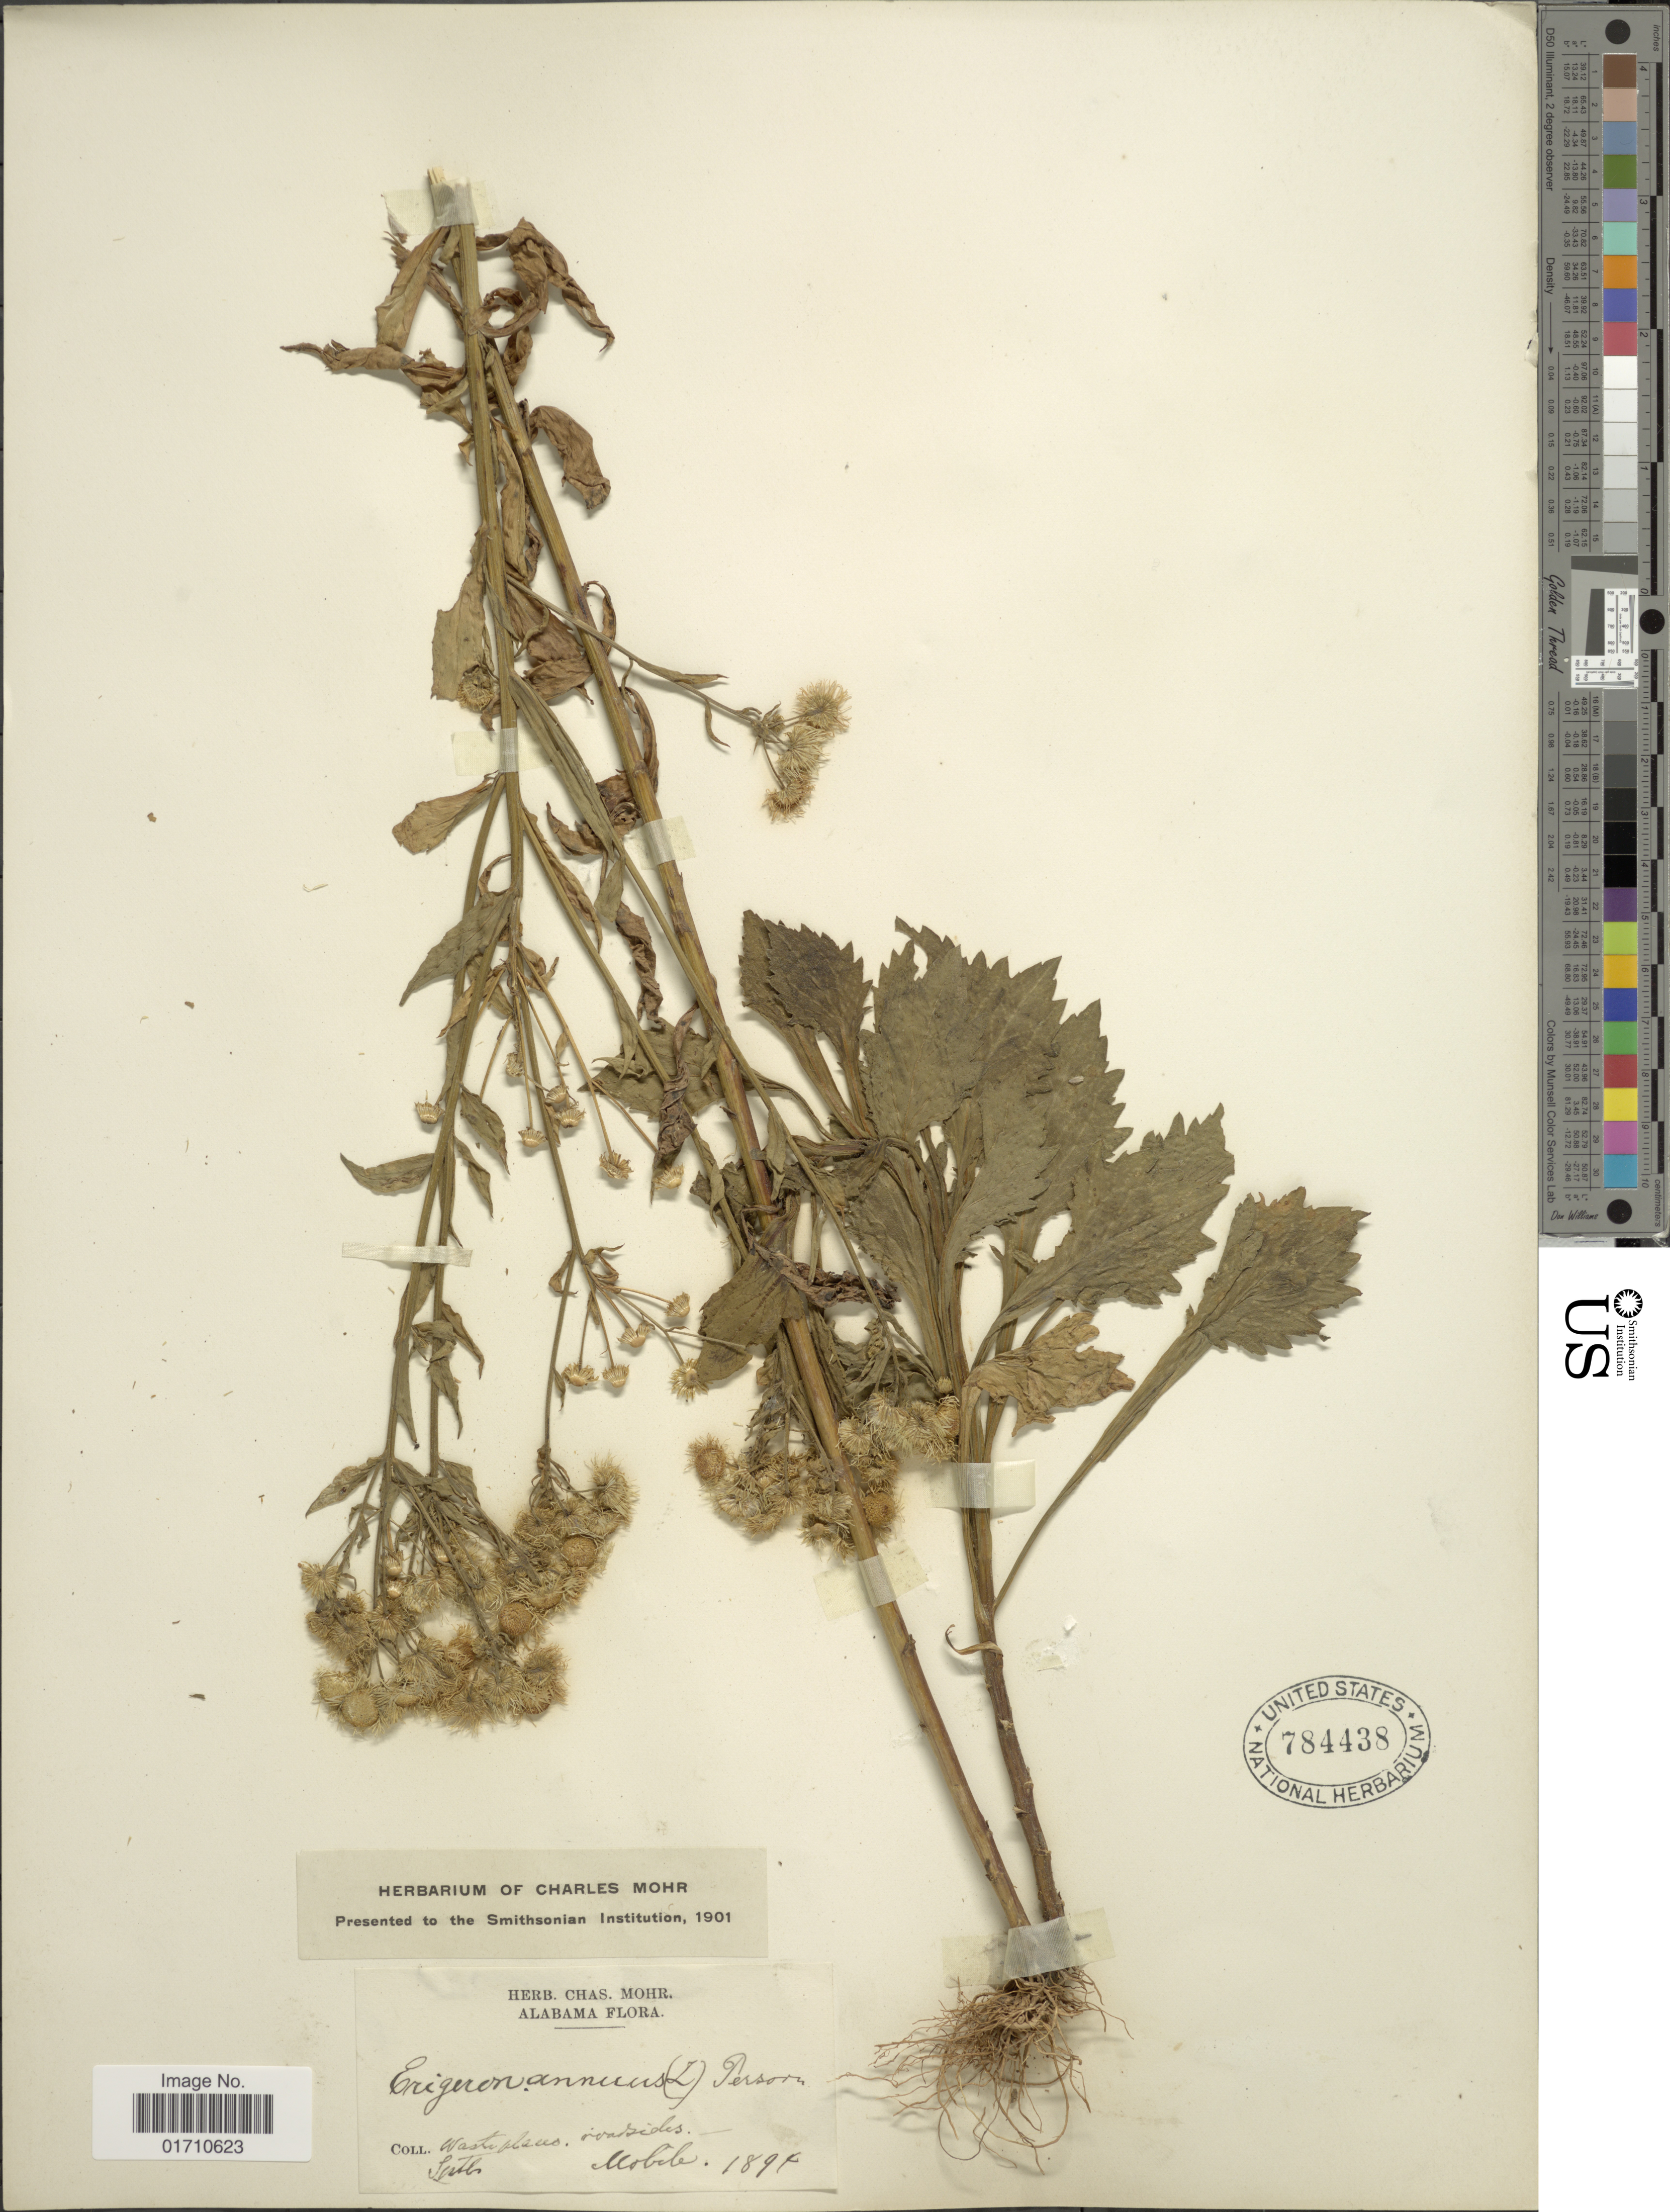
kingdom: Plantae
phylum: Tracheophyta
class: Magnoliopsida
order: Asterales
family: Asteraceae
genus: Erigeron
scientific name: Erigeron annuus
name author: (L.) Pers.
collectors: ex herb. C. Mohr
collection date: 1894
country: United States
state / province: Alabama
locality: Mobile.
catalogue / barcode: US 784438